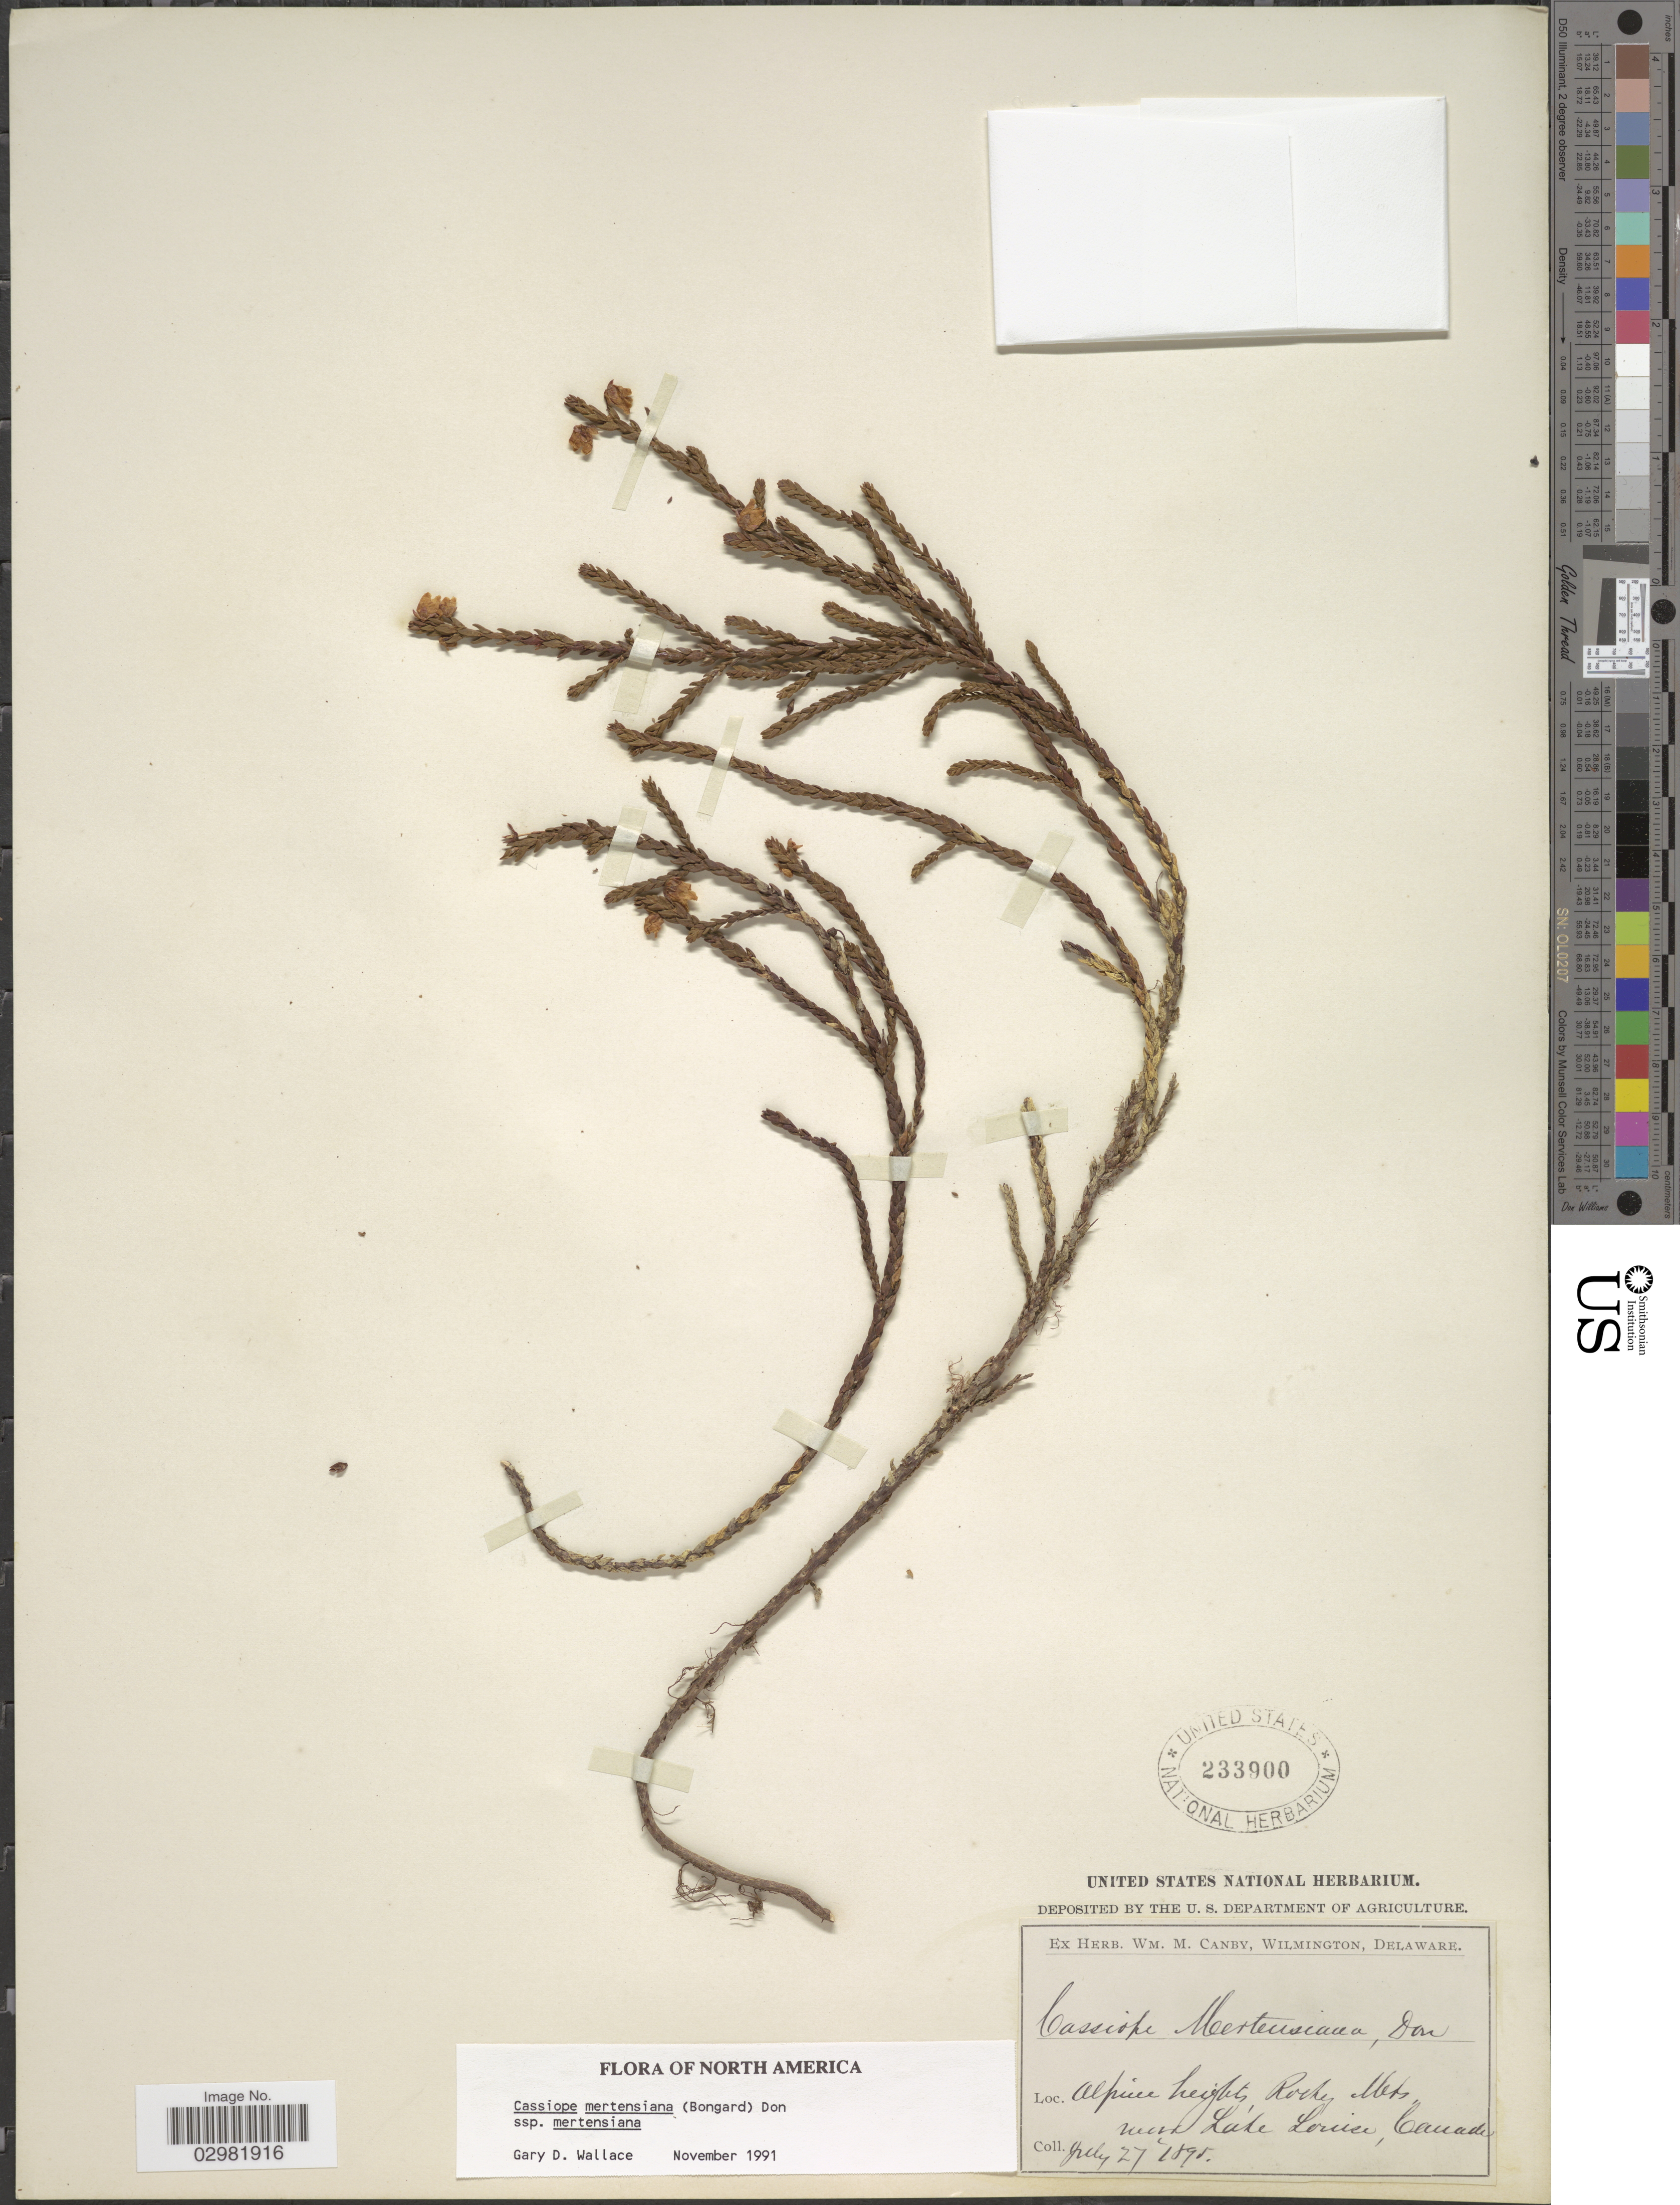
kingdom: Plantae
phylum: Tracheophyta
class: Magnoliopsida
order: Ericales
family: Ericaceae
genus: Cassiope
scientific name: Cassiope mertensiana subsp. mertensiana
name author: (Bong.) G. Don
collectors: ex herb. W.M. Canby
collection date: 1895-07-27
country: Canada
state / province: Alberta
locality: Alpine heights, Rocky Mts., near Lake Louise.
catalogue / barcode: US 233900